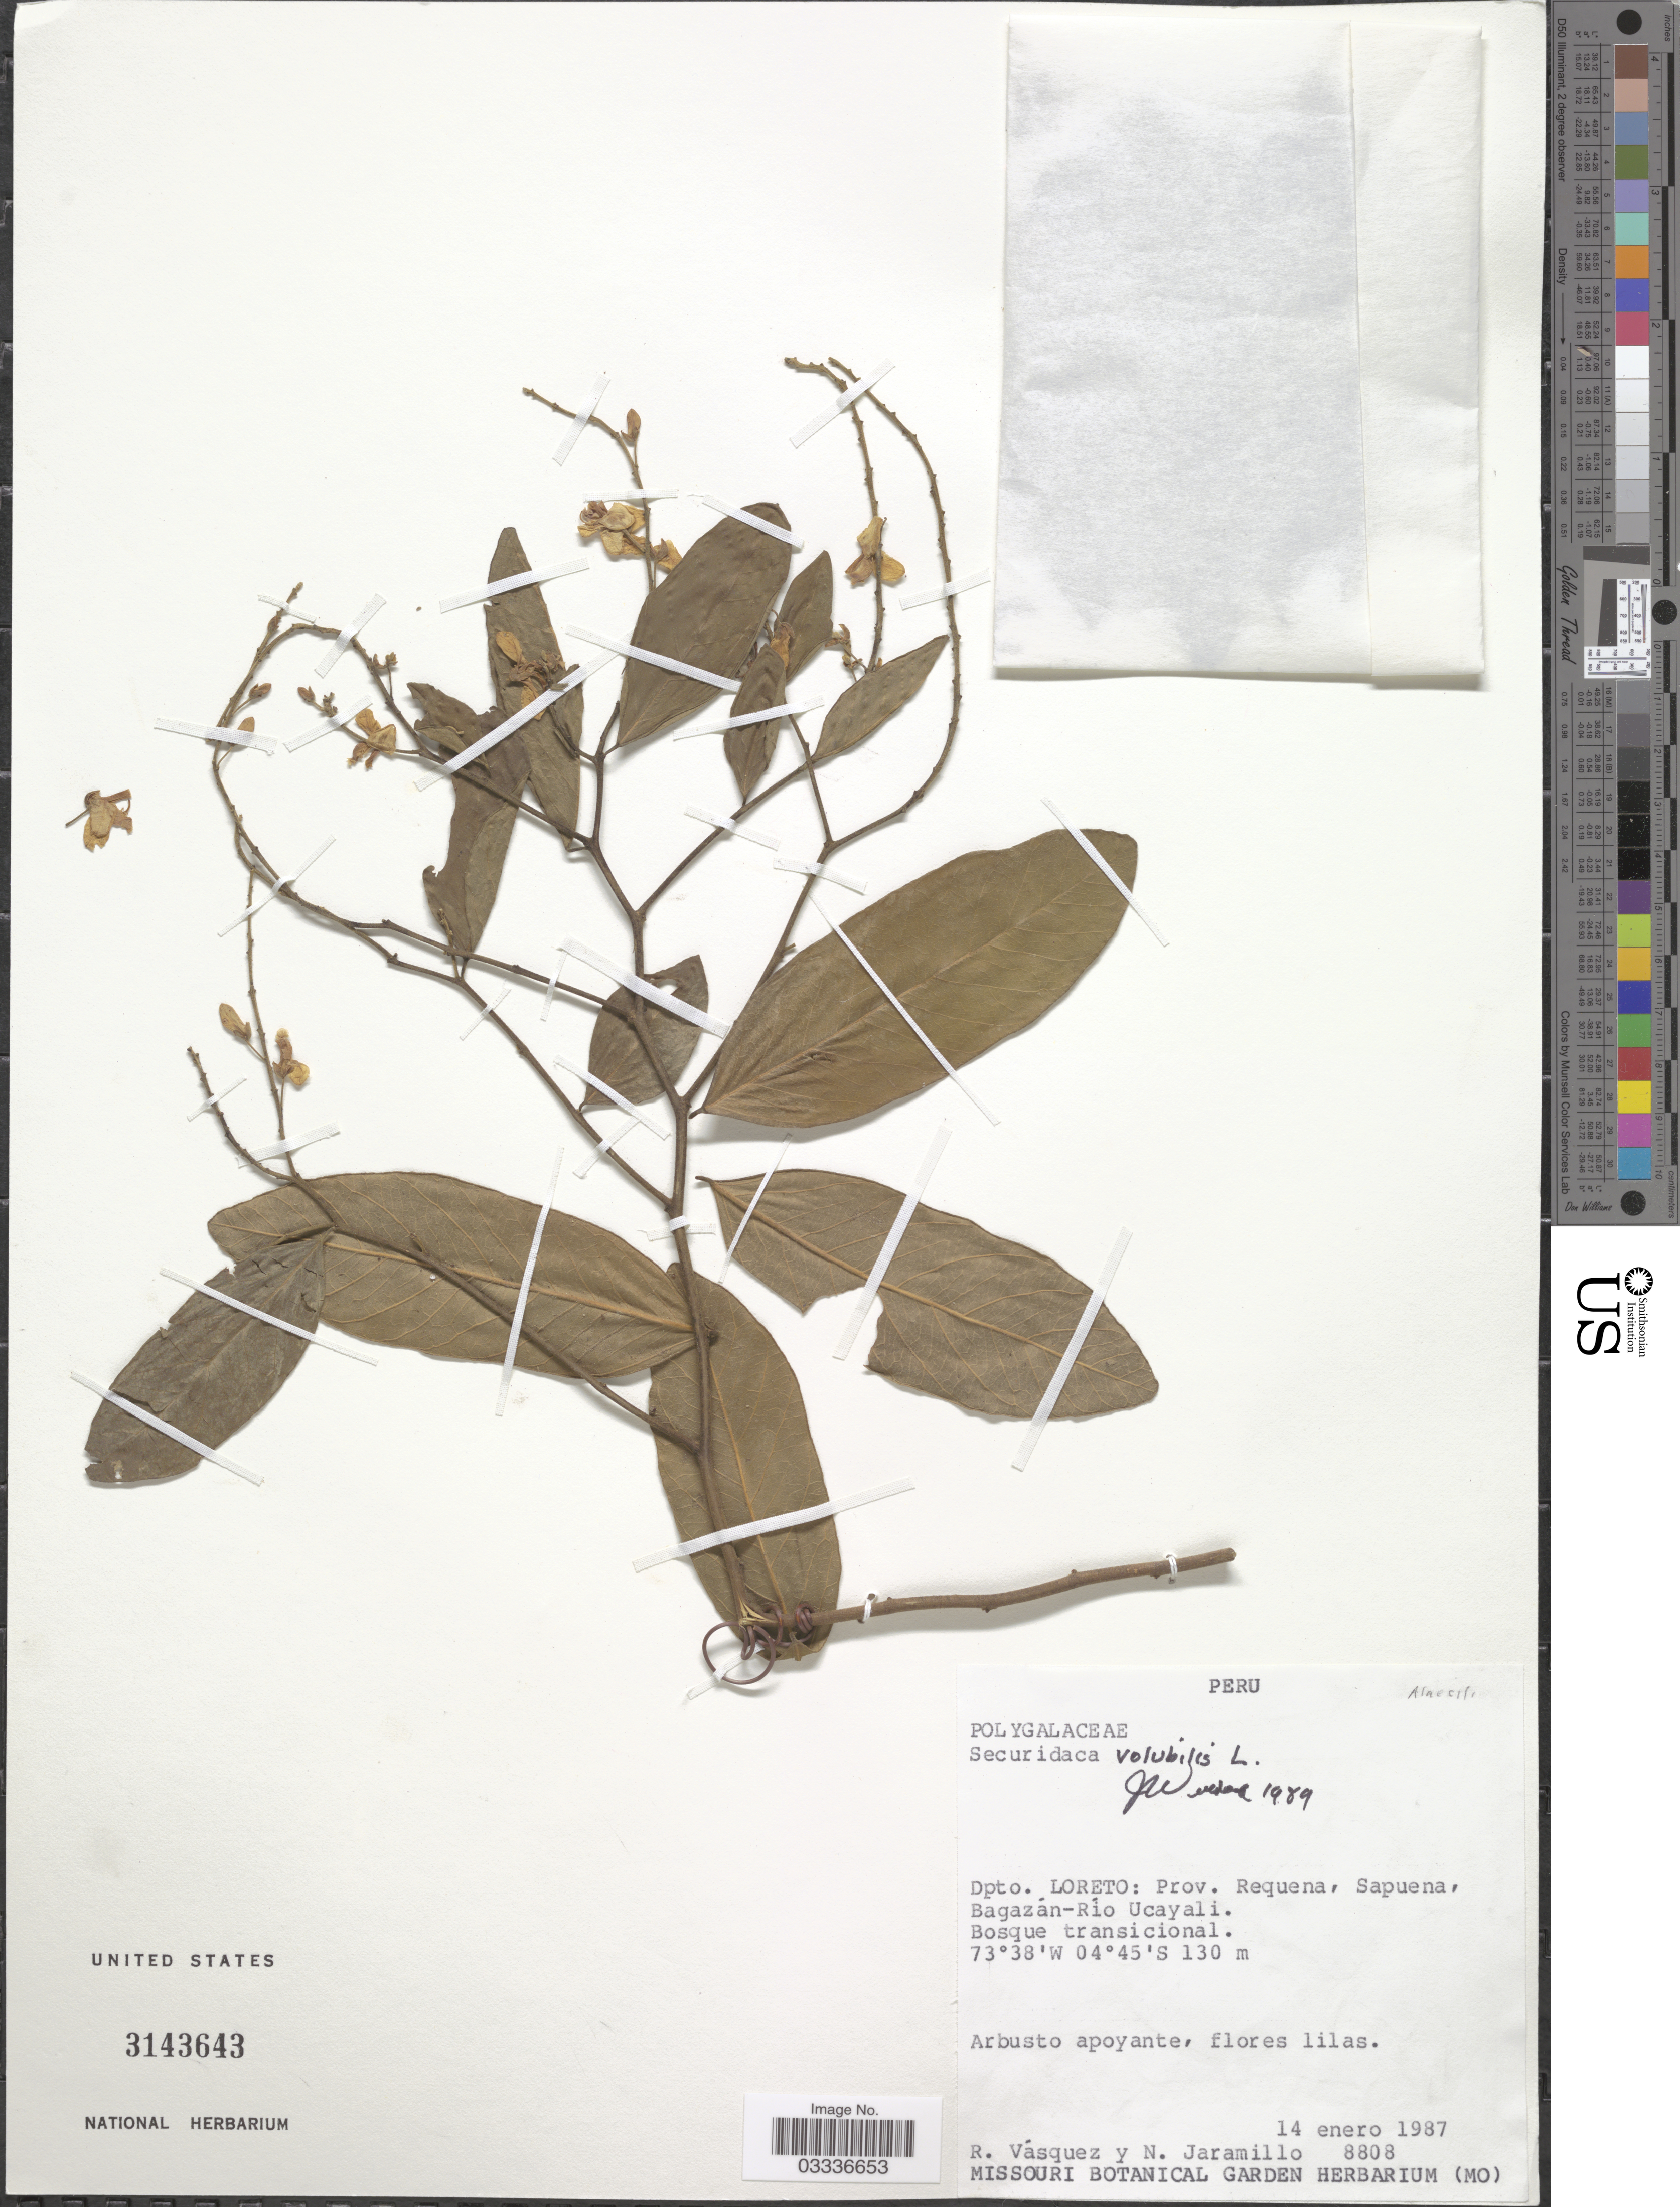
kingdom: Plantae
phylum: Tracheophyta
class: Magnoliopsida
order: Fabales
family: Polygalaceae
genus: Securidaca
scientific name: Securidaca volubilis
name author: L.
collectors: R. Vásquez & N. Jaramillo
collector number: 8808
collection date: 1987-01-14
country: Peru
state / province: Loreto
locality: Dpto. Loreto: Prov. Requena, Sapuena, Bagazán-Río Ucayali.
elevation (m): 130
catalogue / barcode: US 3143643